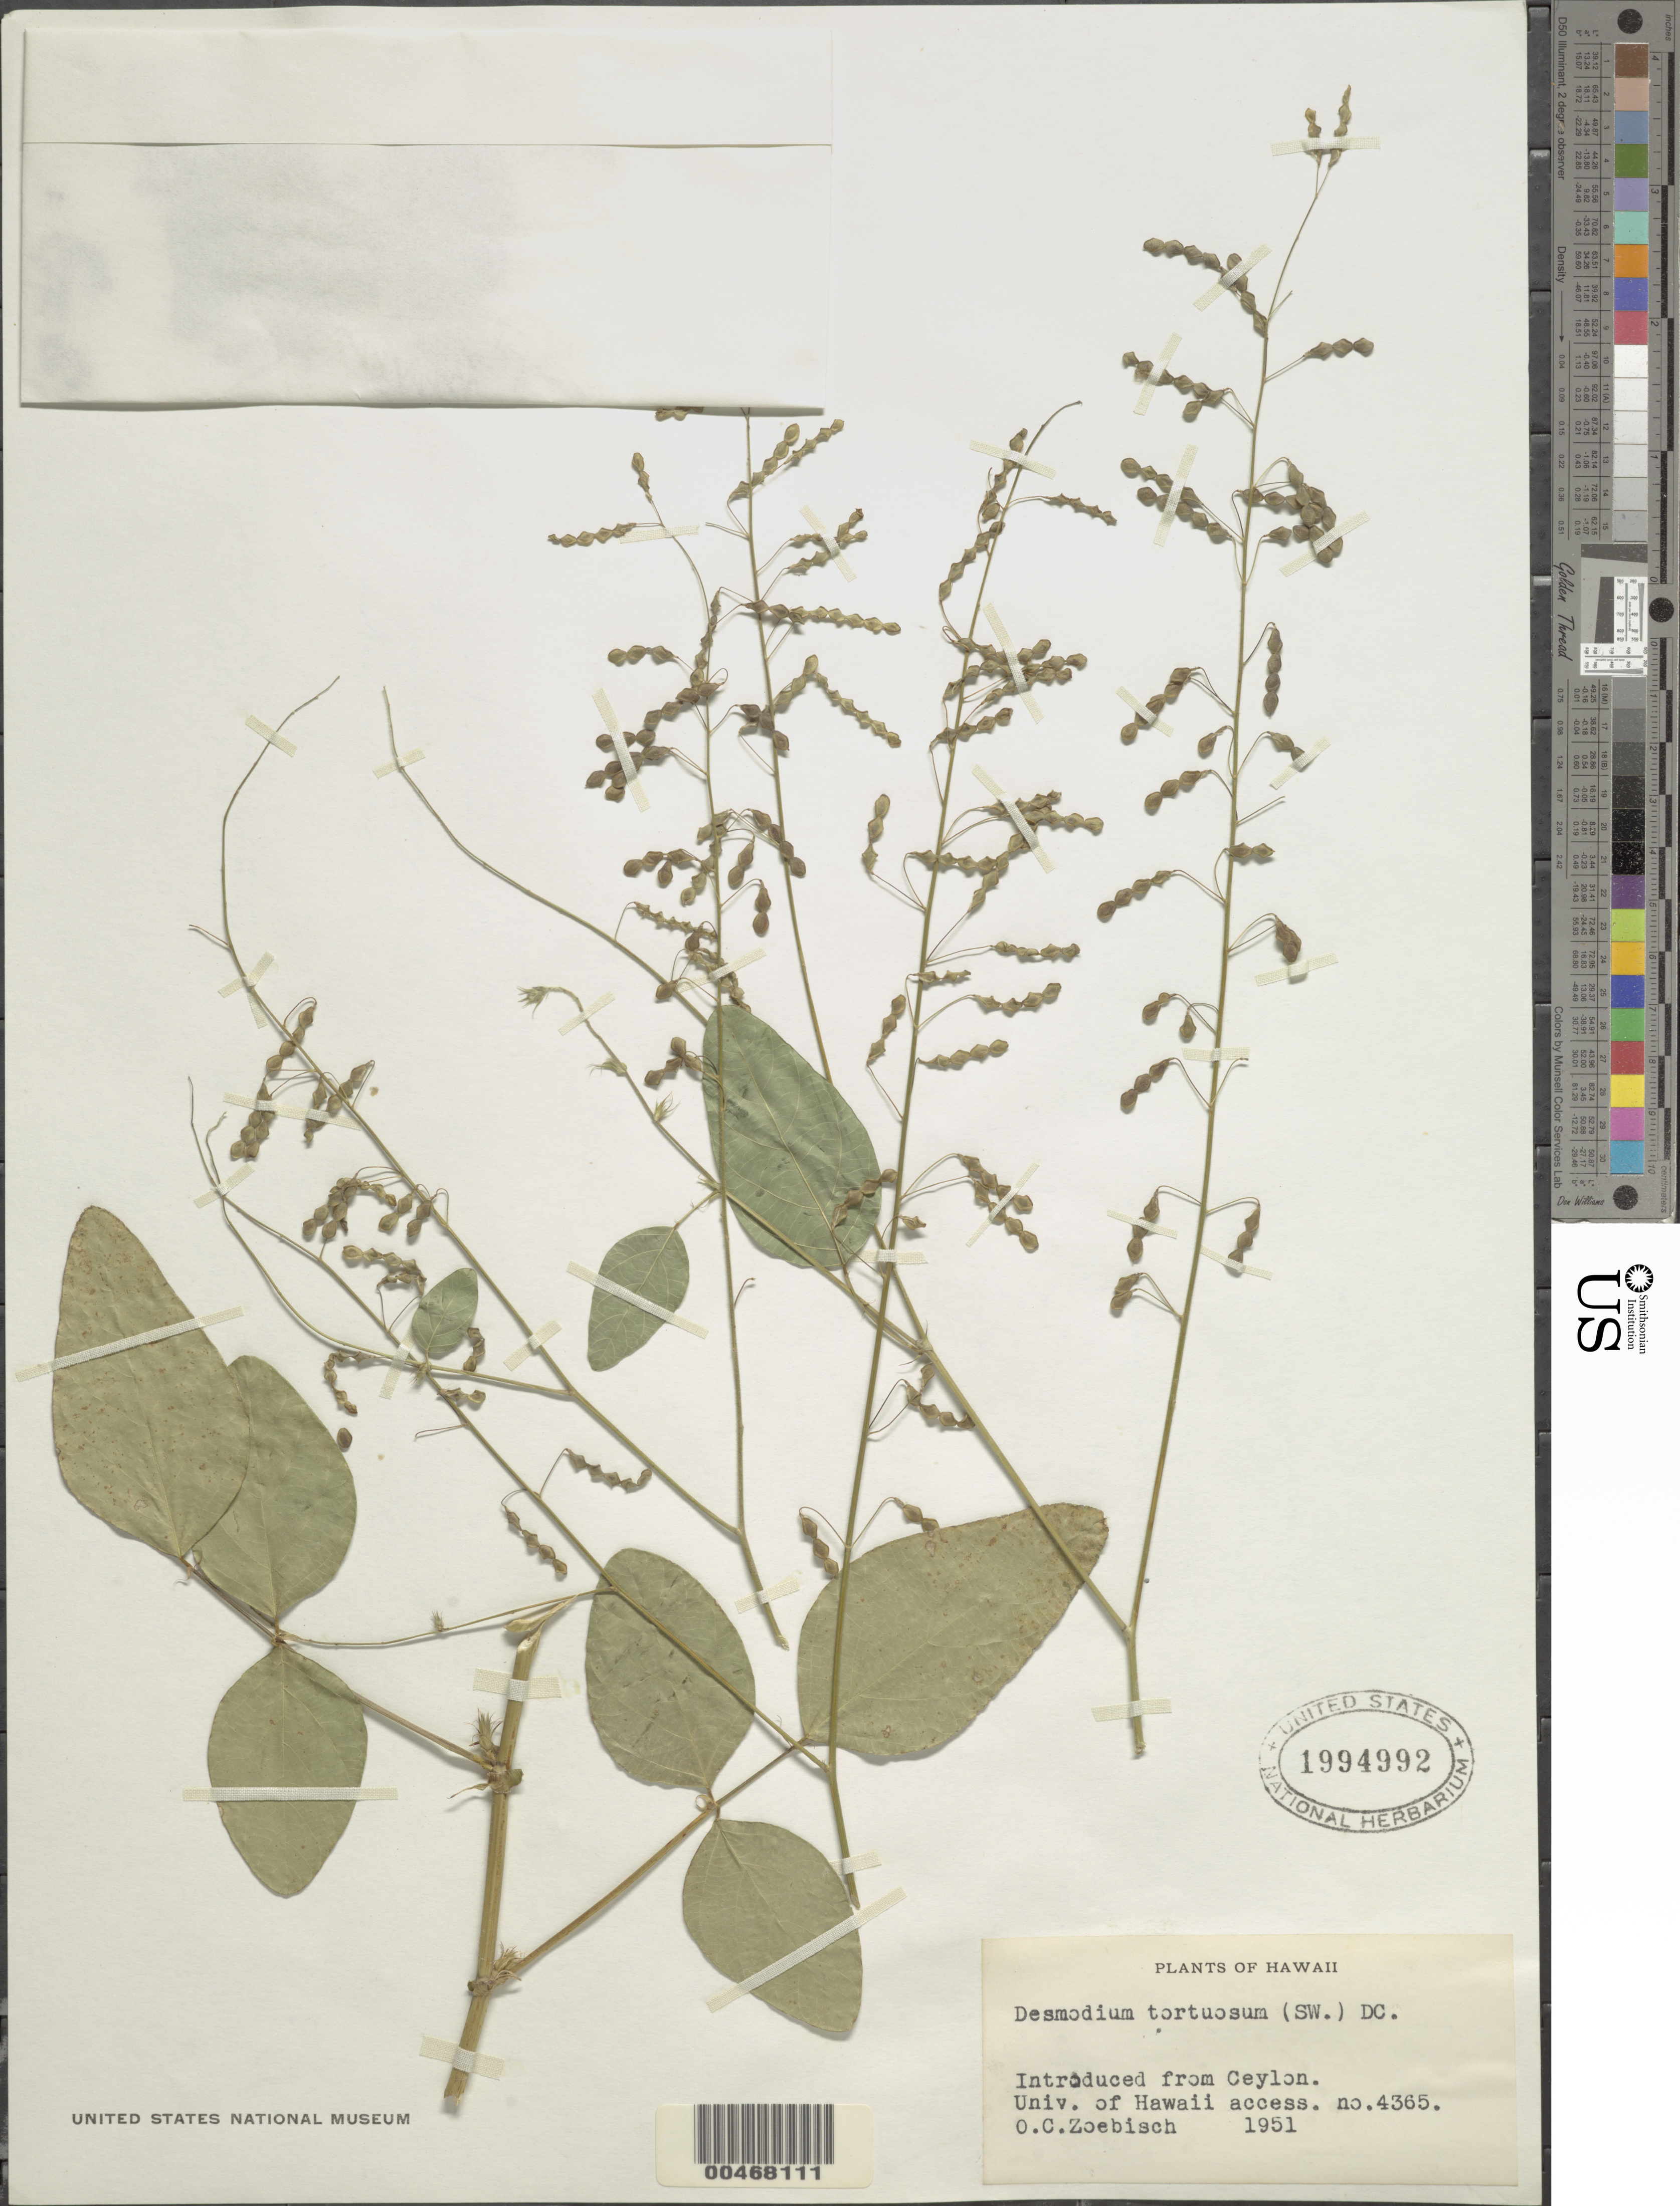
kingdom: Plantae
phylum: Tracheophyta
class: Magnoliopsida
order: Fabales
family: Fabaceae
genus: Desmodium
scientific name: Desmodium tortuosum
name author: (Sw.) DC.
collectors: O. Zoebisch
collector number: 4365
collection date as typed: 1951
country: United States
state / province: Hawaii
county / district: Hawaii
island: Hawaii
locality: Introduced from Ceylon. Univ. of Hawaii access. no. 4365.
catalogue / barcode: US 1994992